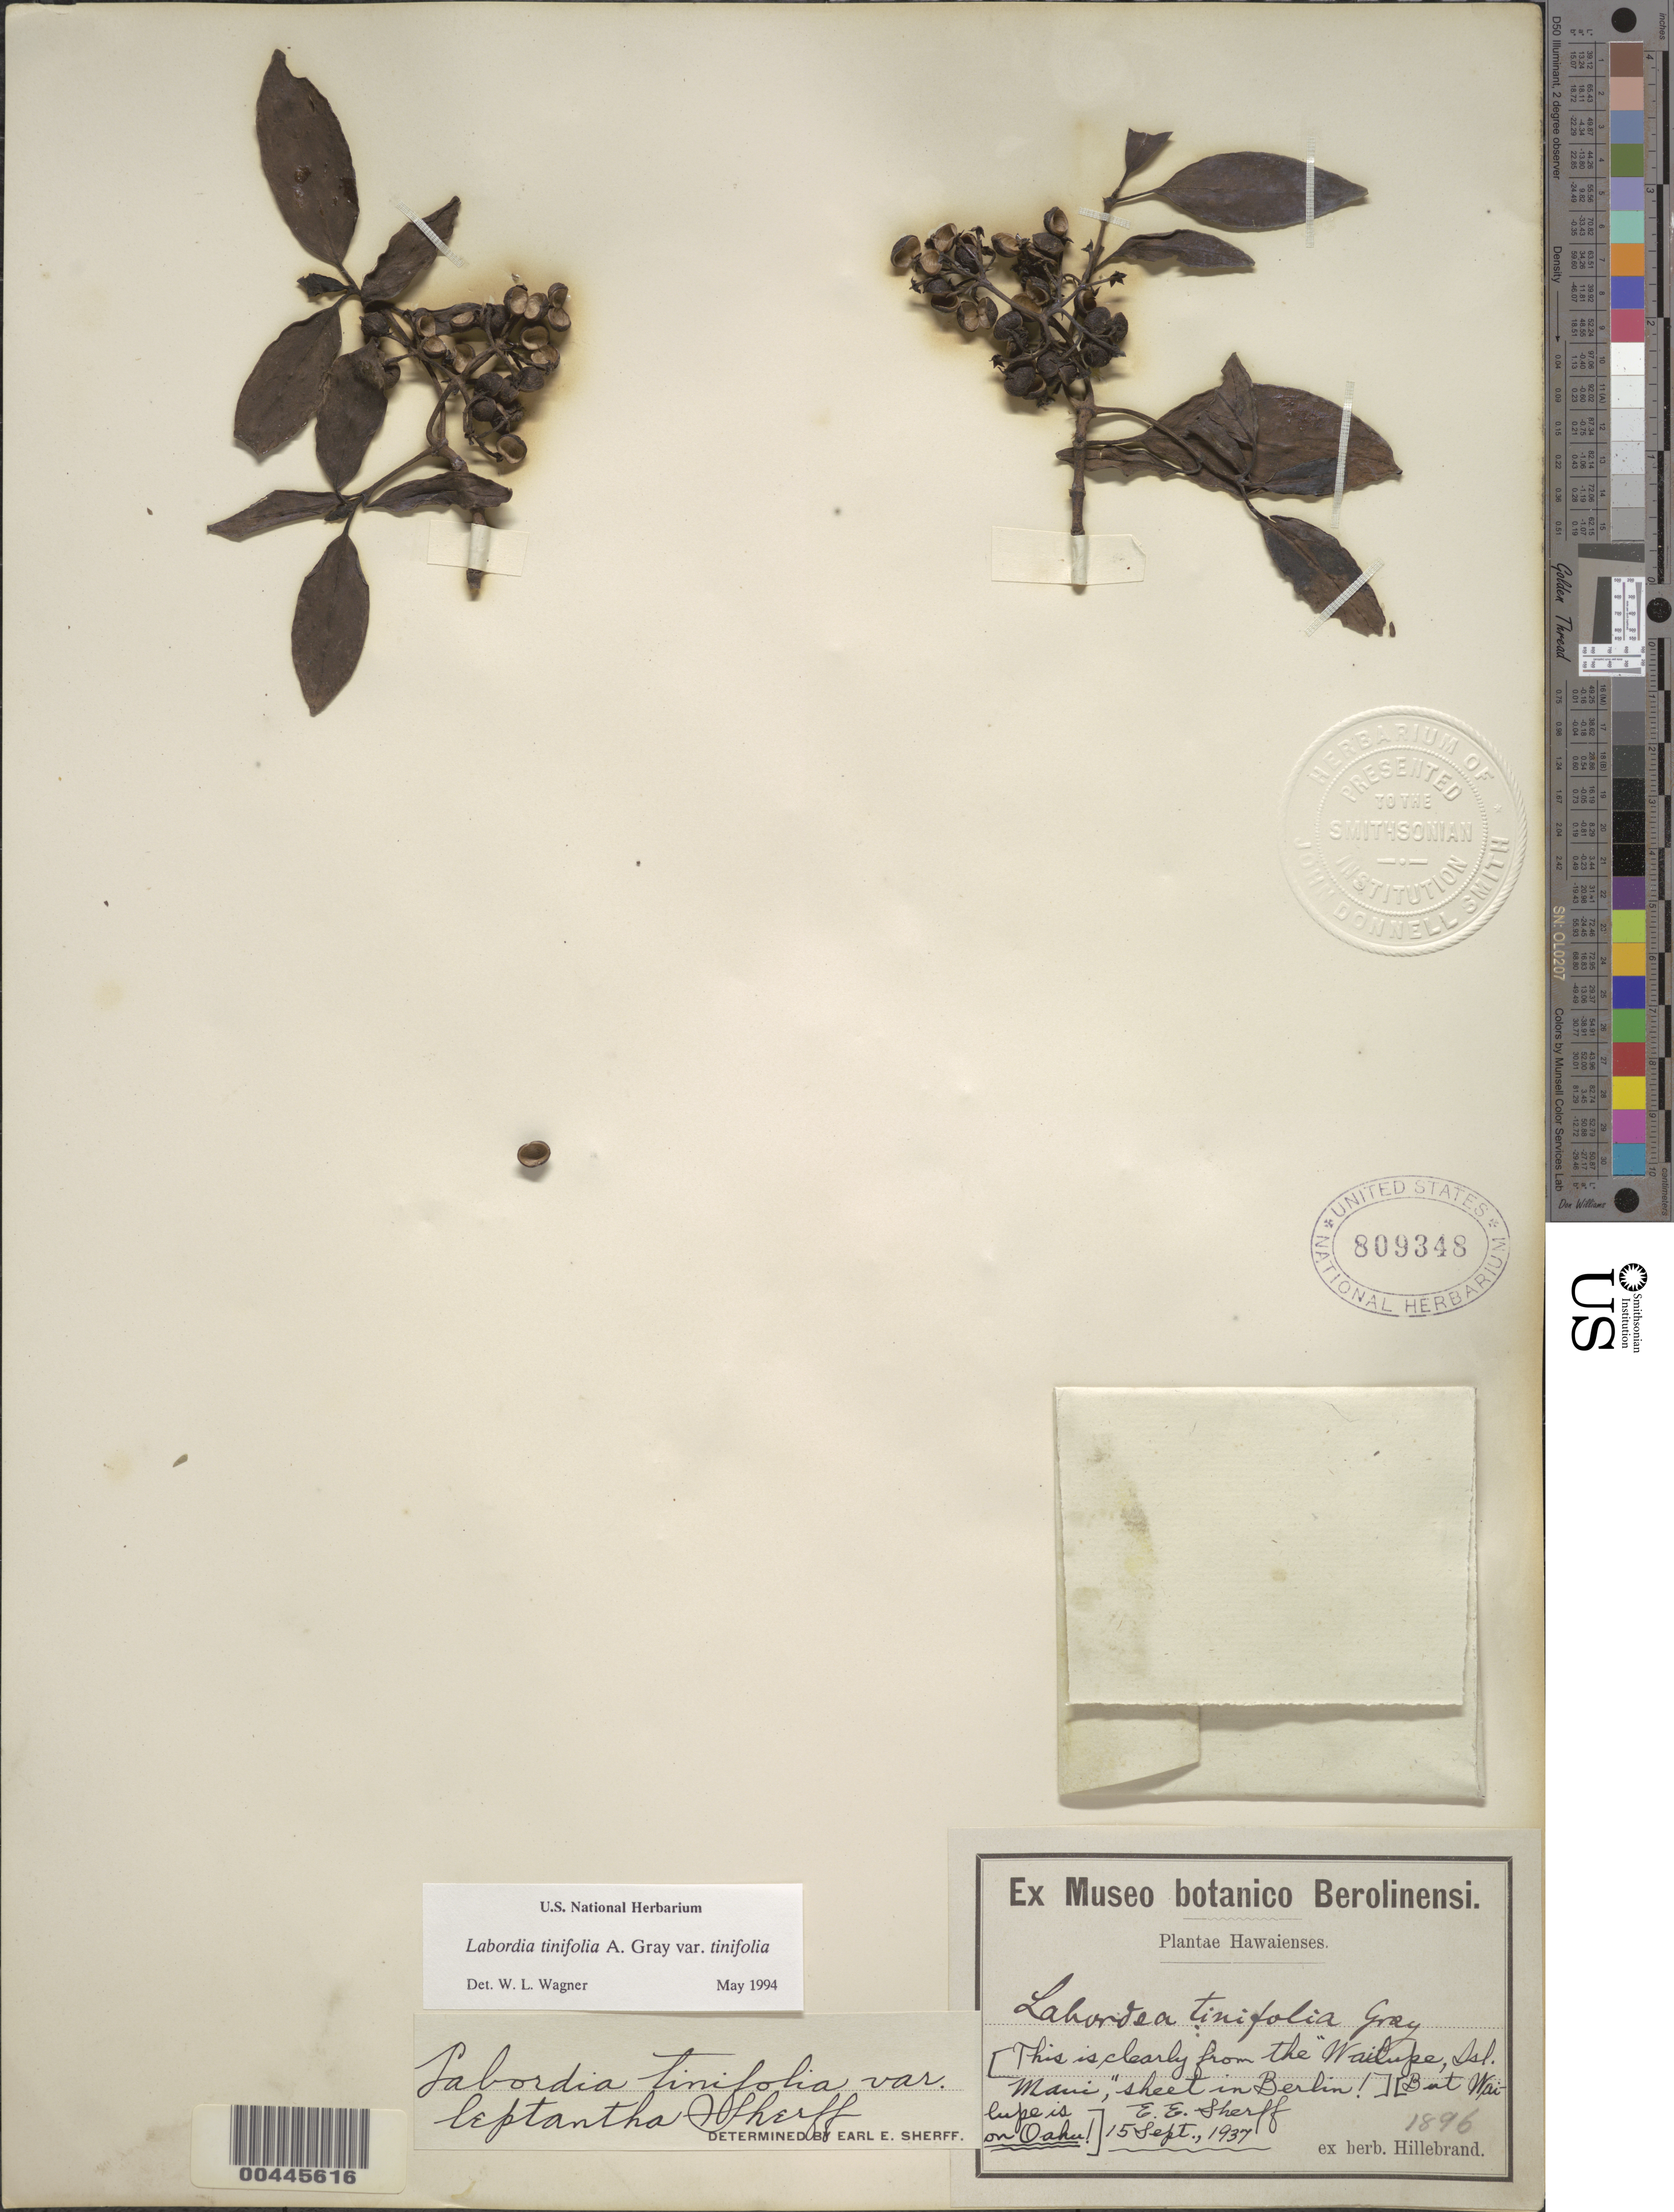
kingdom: Plantae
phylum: Tracheophyta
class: Magnoliopsida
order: Gentianales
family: Loganiaceae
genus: Geniostoma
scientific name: Geniostoma tinifolium var. tinifolium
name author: A. Gray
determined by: Wagner, W. L., (BOT), Smithsonian Institution - National Museum of Natural History (UNITED STATES)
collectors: W. Hillebrand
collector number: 1896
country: United States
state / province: Hawaii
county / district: Maui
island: Maui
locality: Wailupe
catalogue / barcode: US 809348